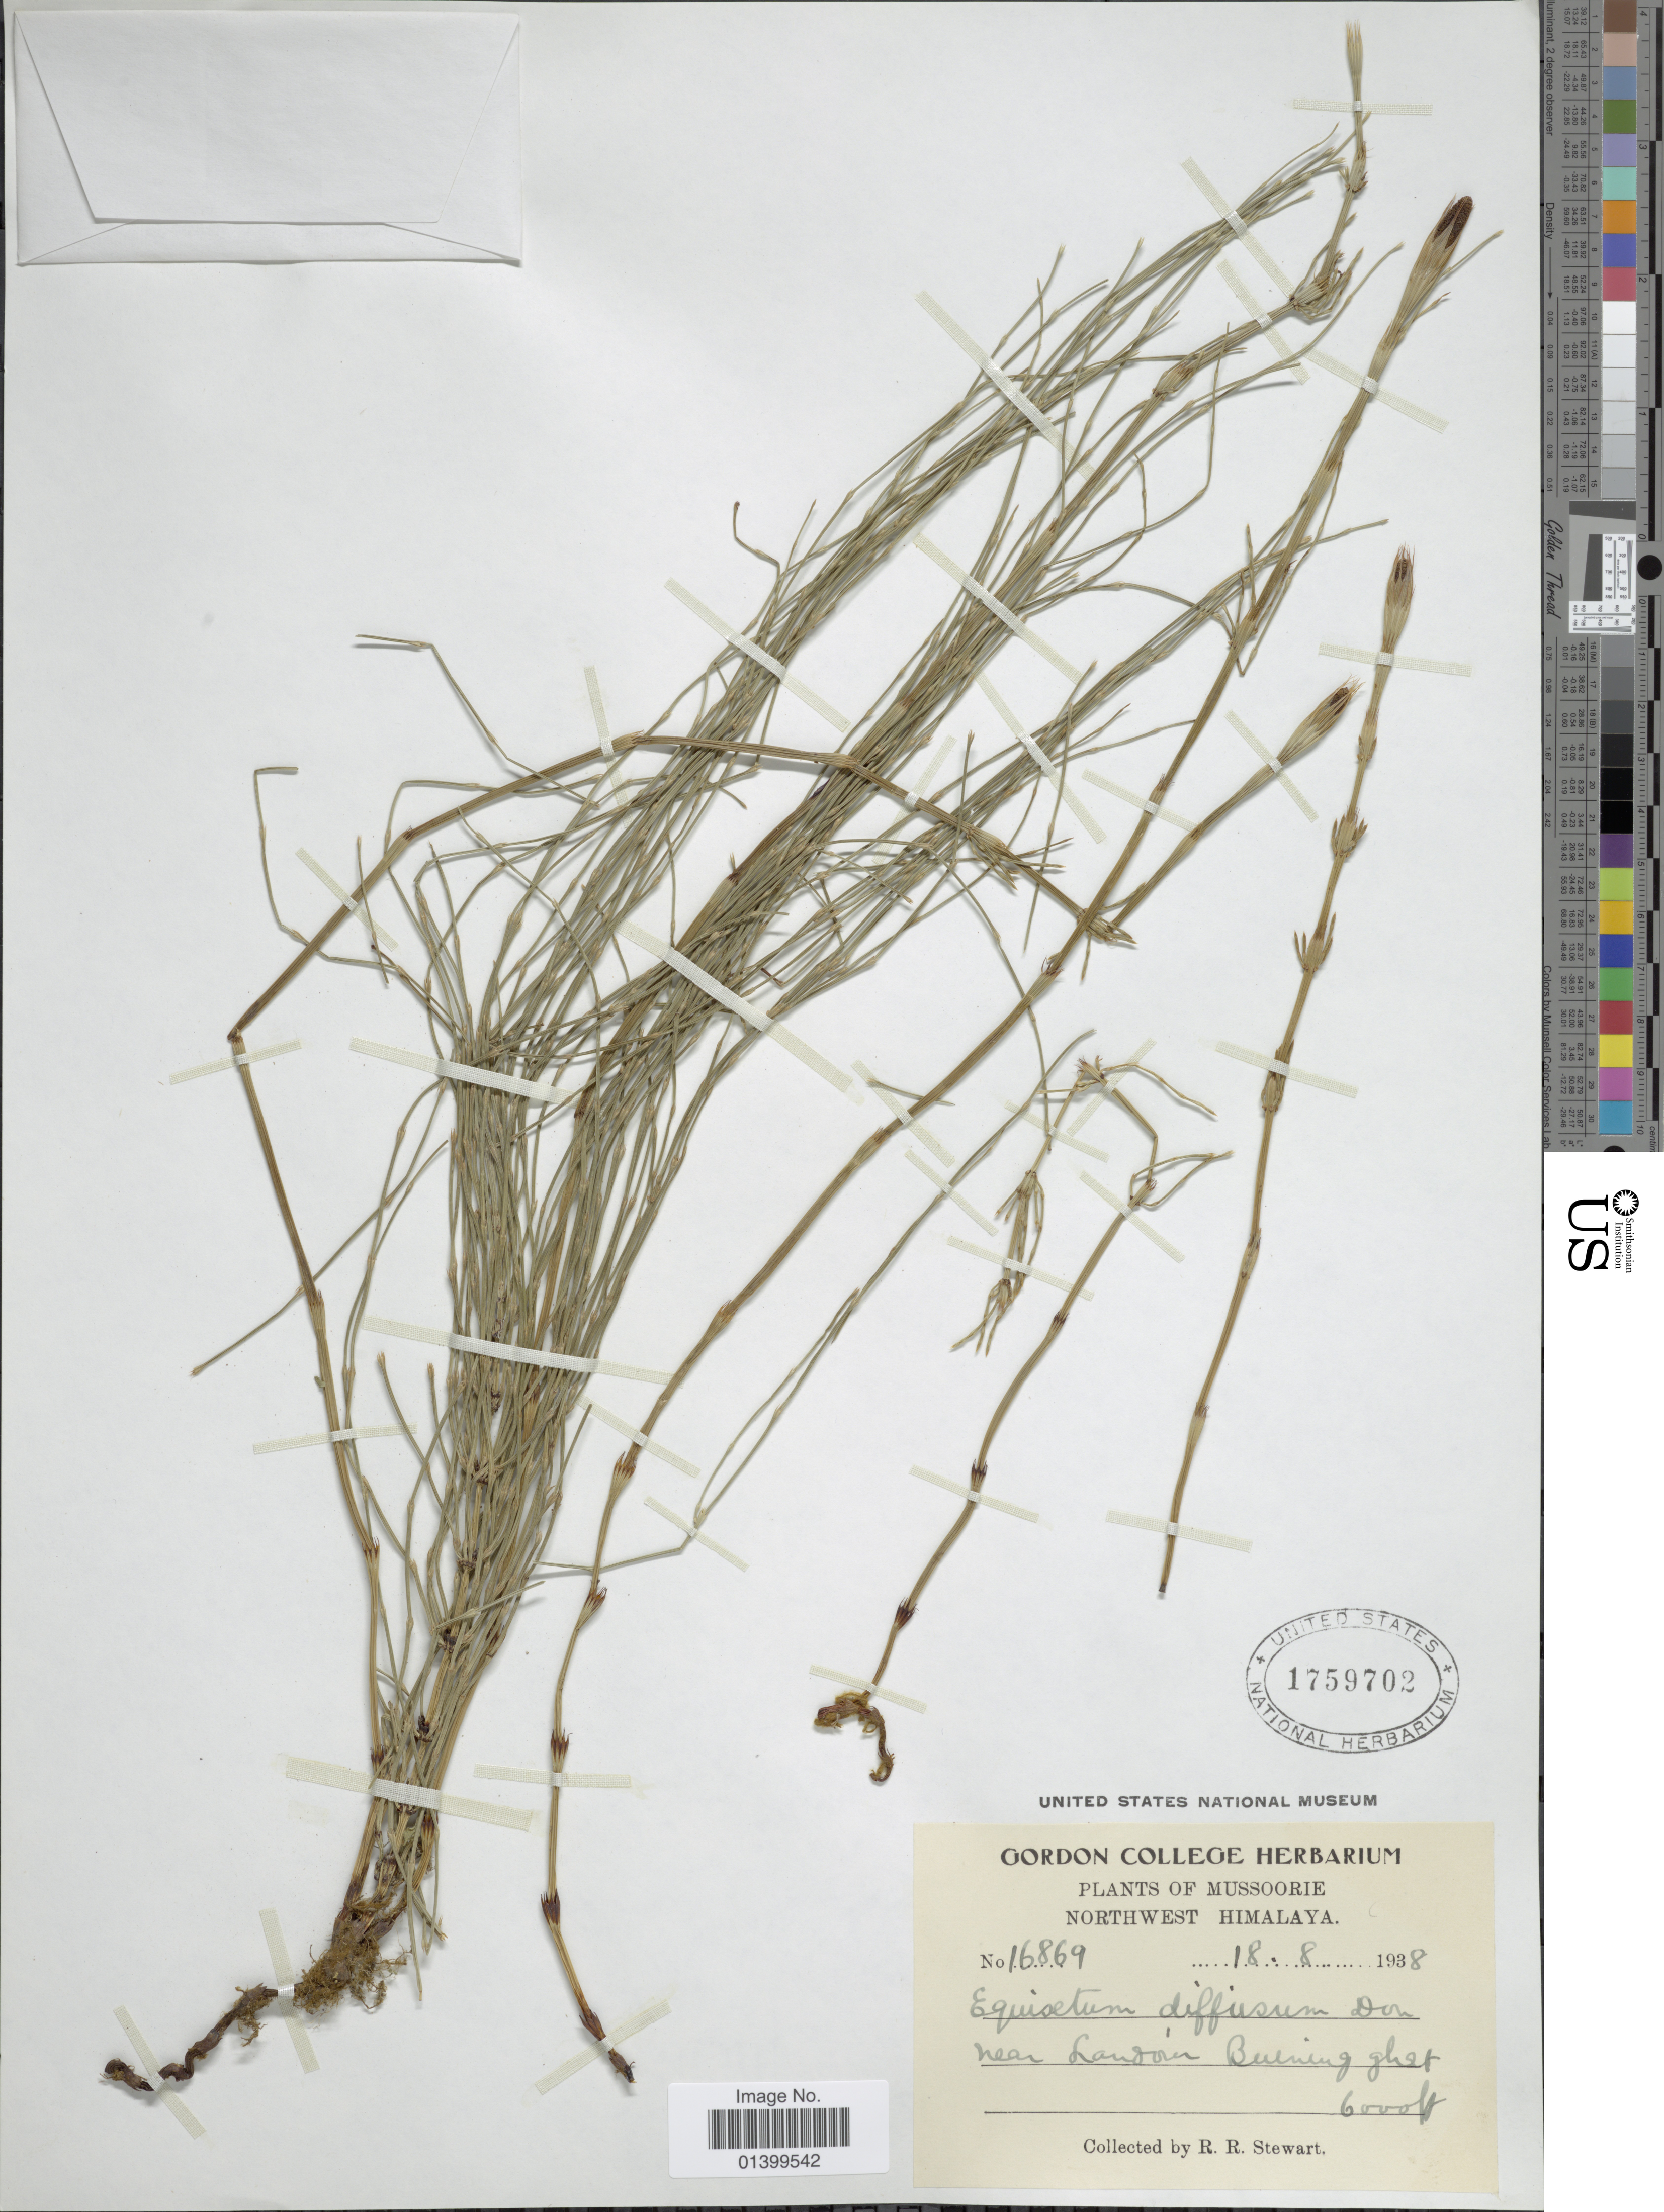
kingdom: Plantae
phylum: Tracheophyta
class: Polypodiopsida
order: Equisetales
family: Equisetaceae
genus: Equisetum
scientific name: Equisetum diffusum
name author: D. Don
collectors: R. R. Stewart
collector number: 16869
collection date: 1938-08-18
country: India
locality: Plants of Mussoorie. Northwest Himalaya. Near Landour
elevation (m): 1829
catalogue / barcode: US 1759702